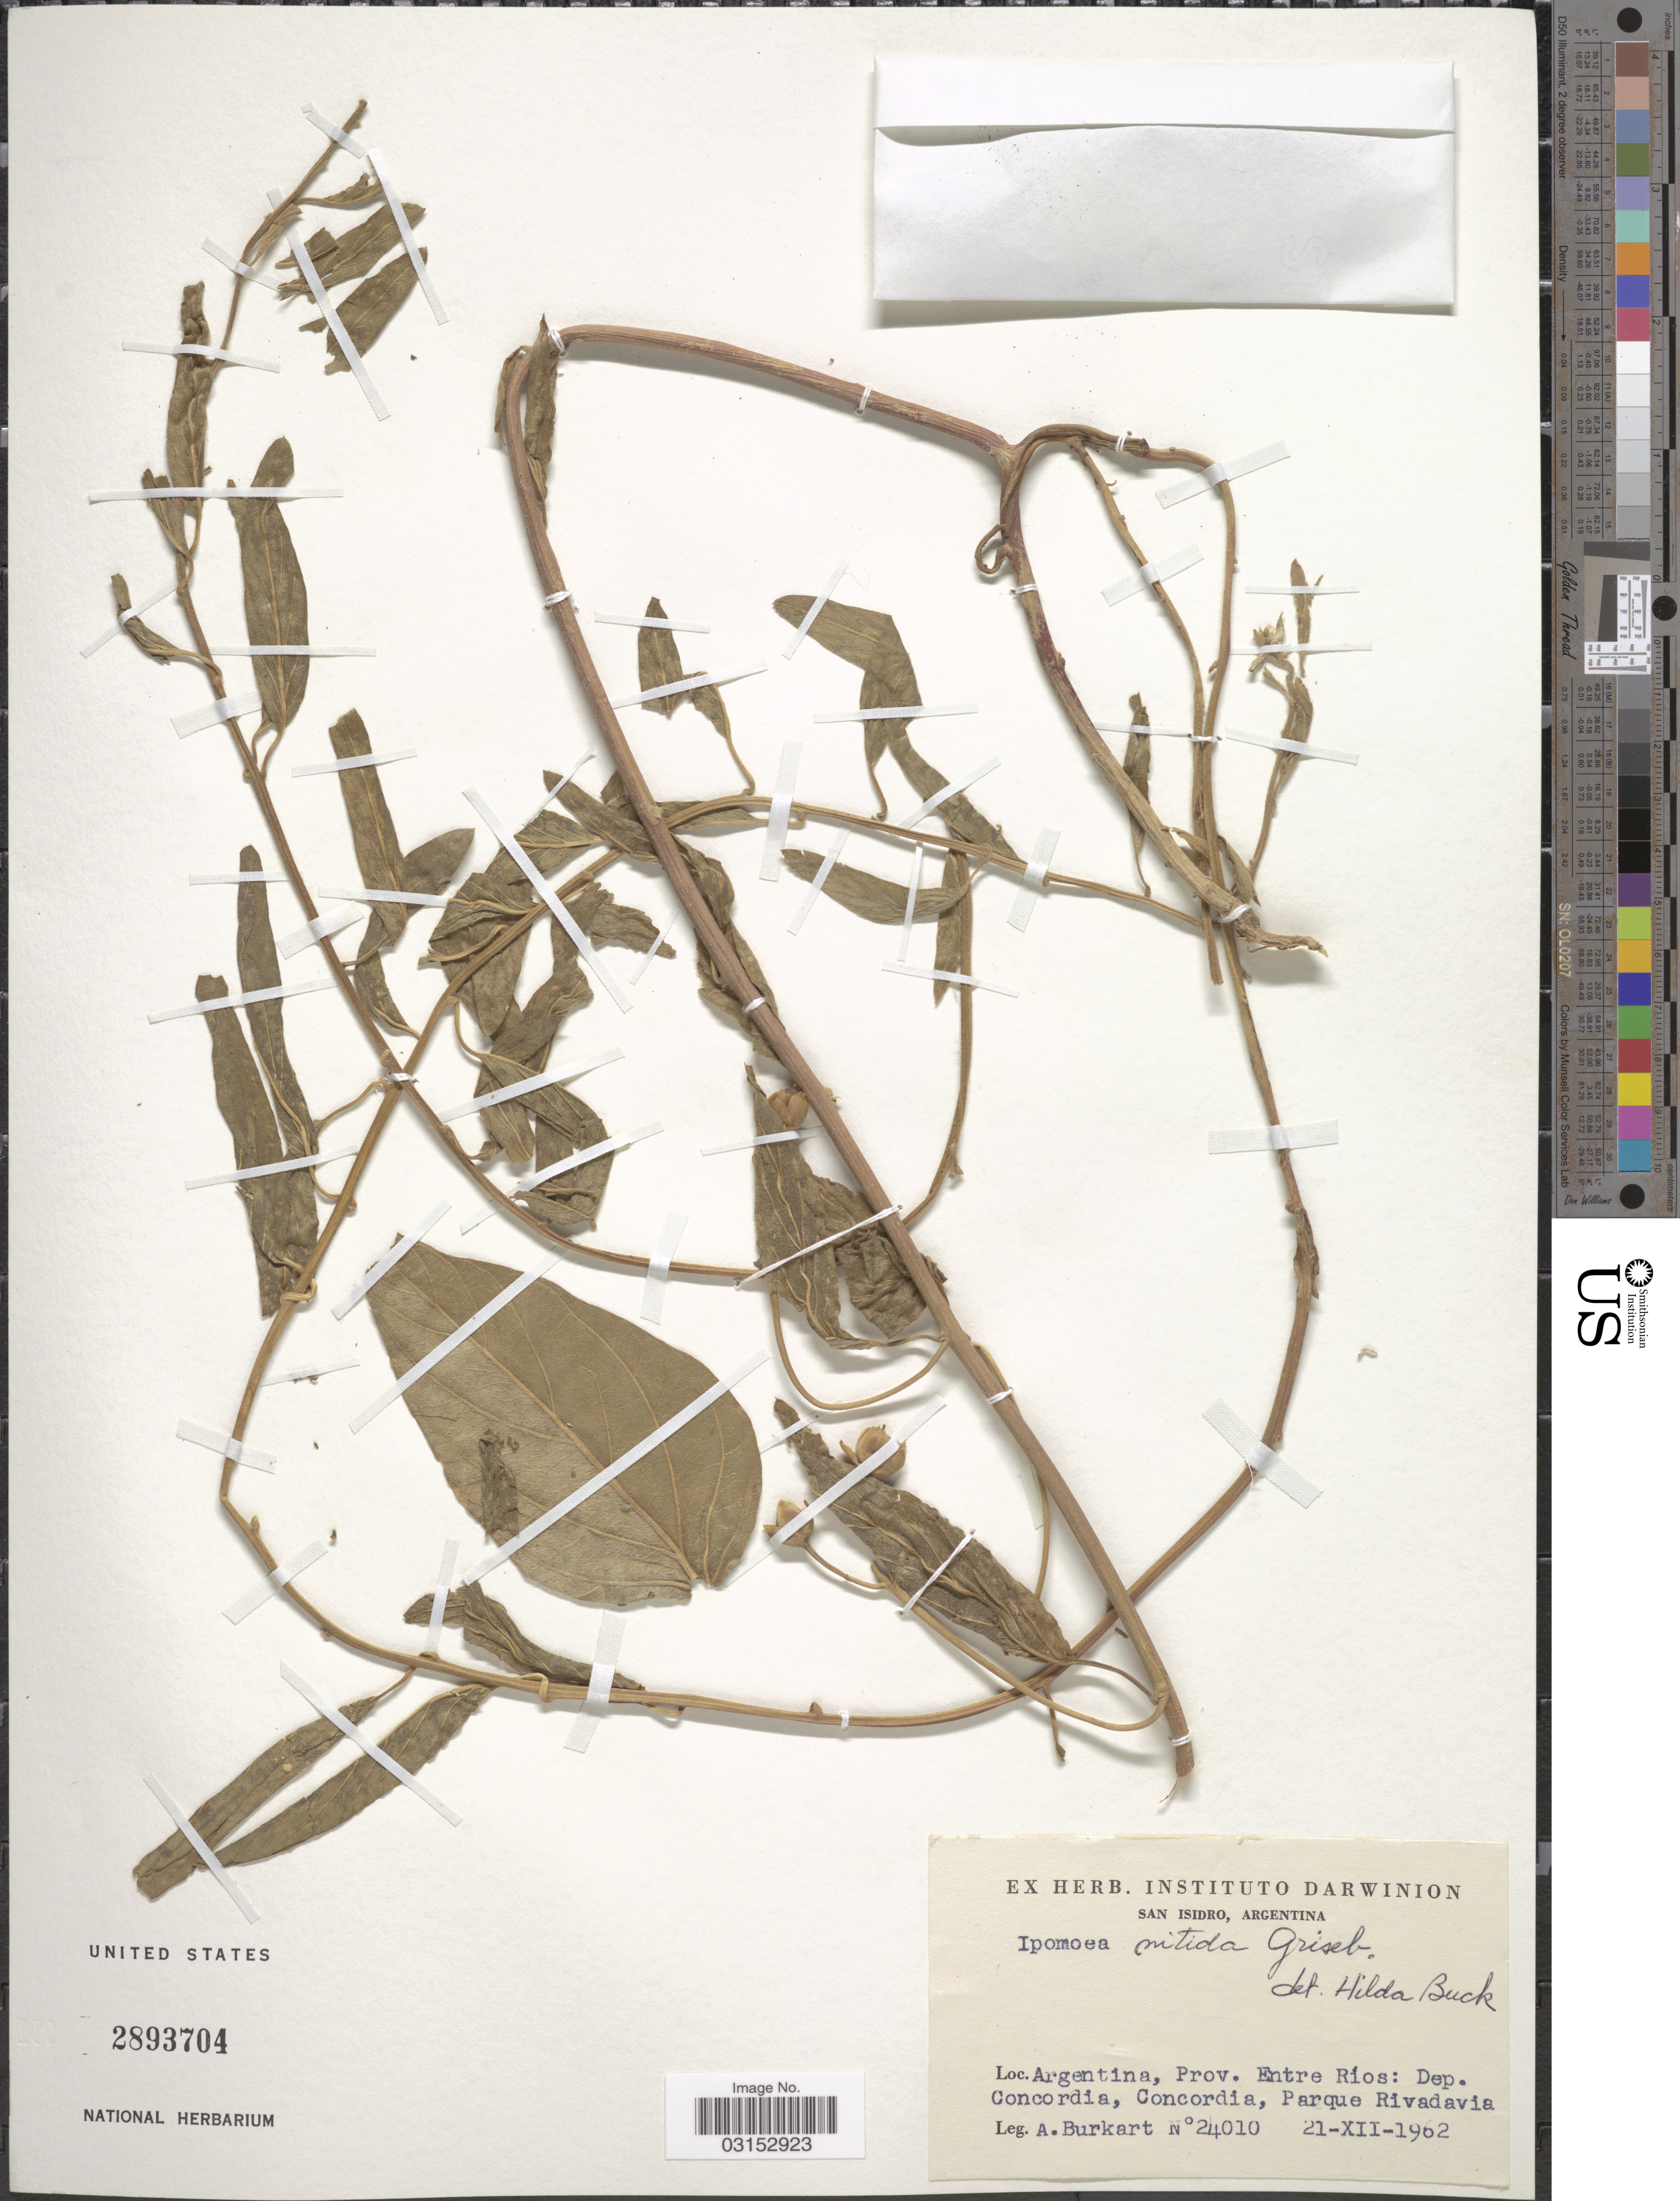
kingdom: Plantae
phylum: Tracheophyta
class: Magnoliopsida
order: Solanales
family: Convolvulaceae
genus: Ipomoea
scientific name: Ipomoea nitida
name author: Griseb.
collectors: A. E. Burkart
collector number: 24010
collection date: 1962-12-21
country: Argentina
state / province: Entre Rios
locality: Dep. Concordia, Concordia, Parque Rivadavia.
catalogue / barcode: US 2893704